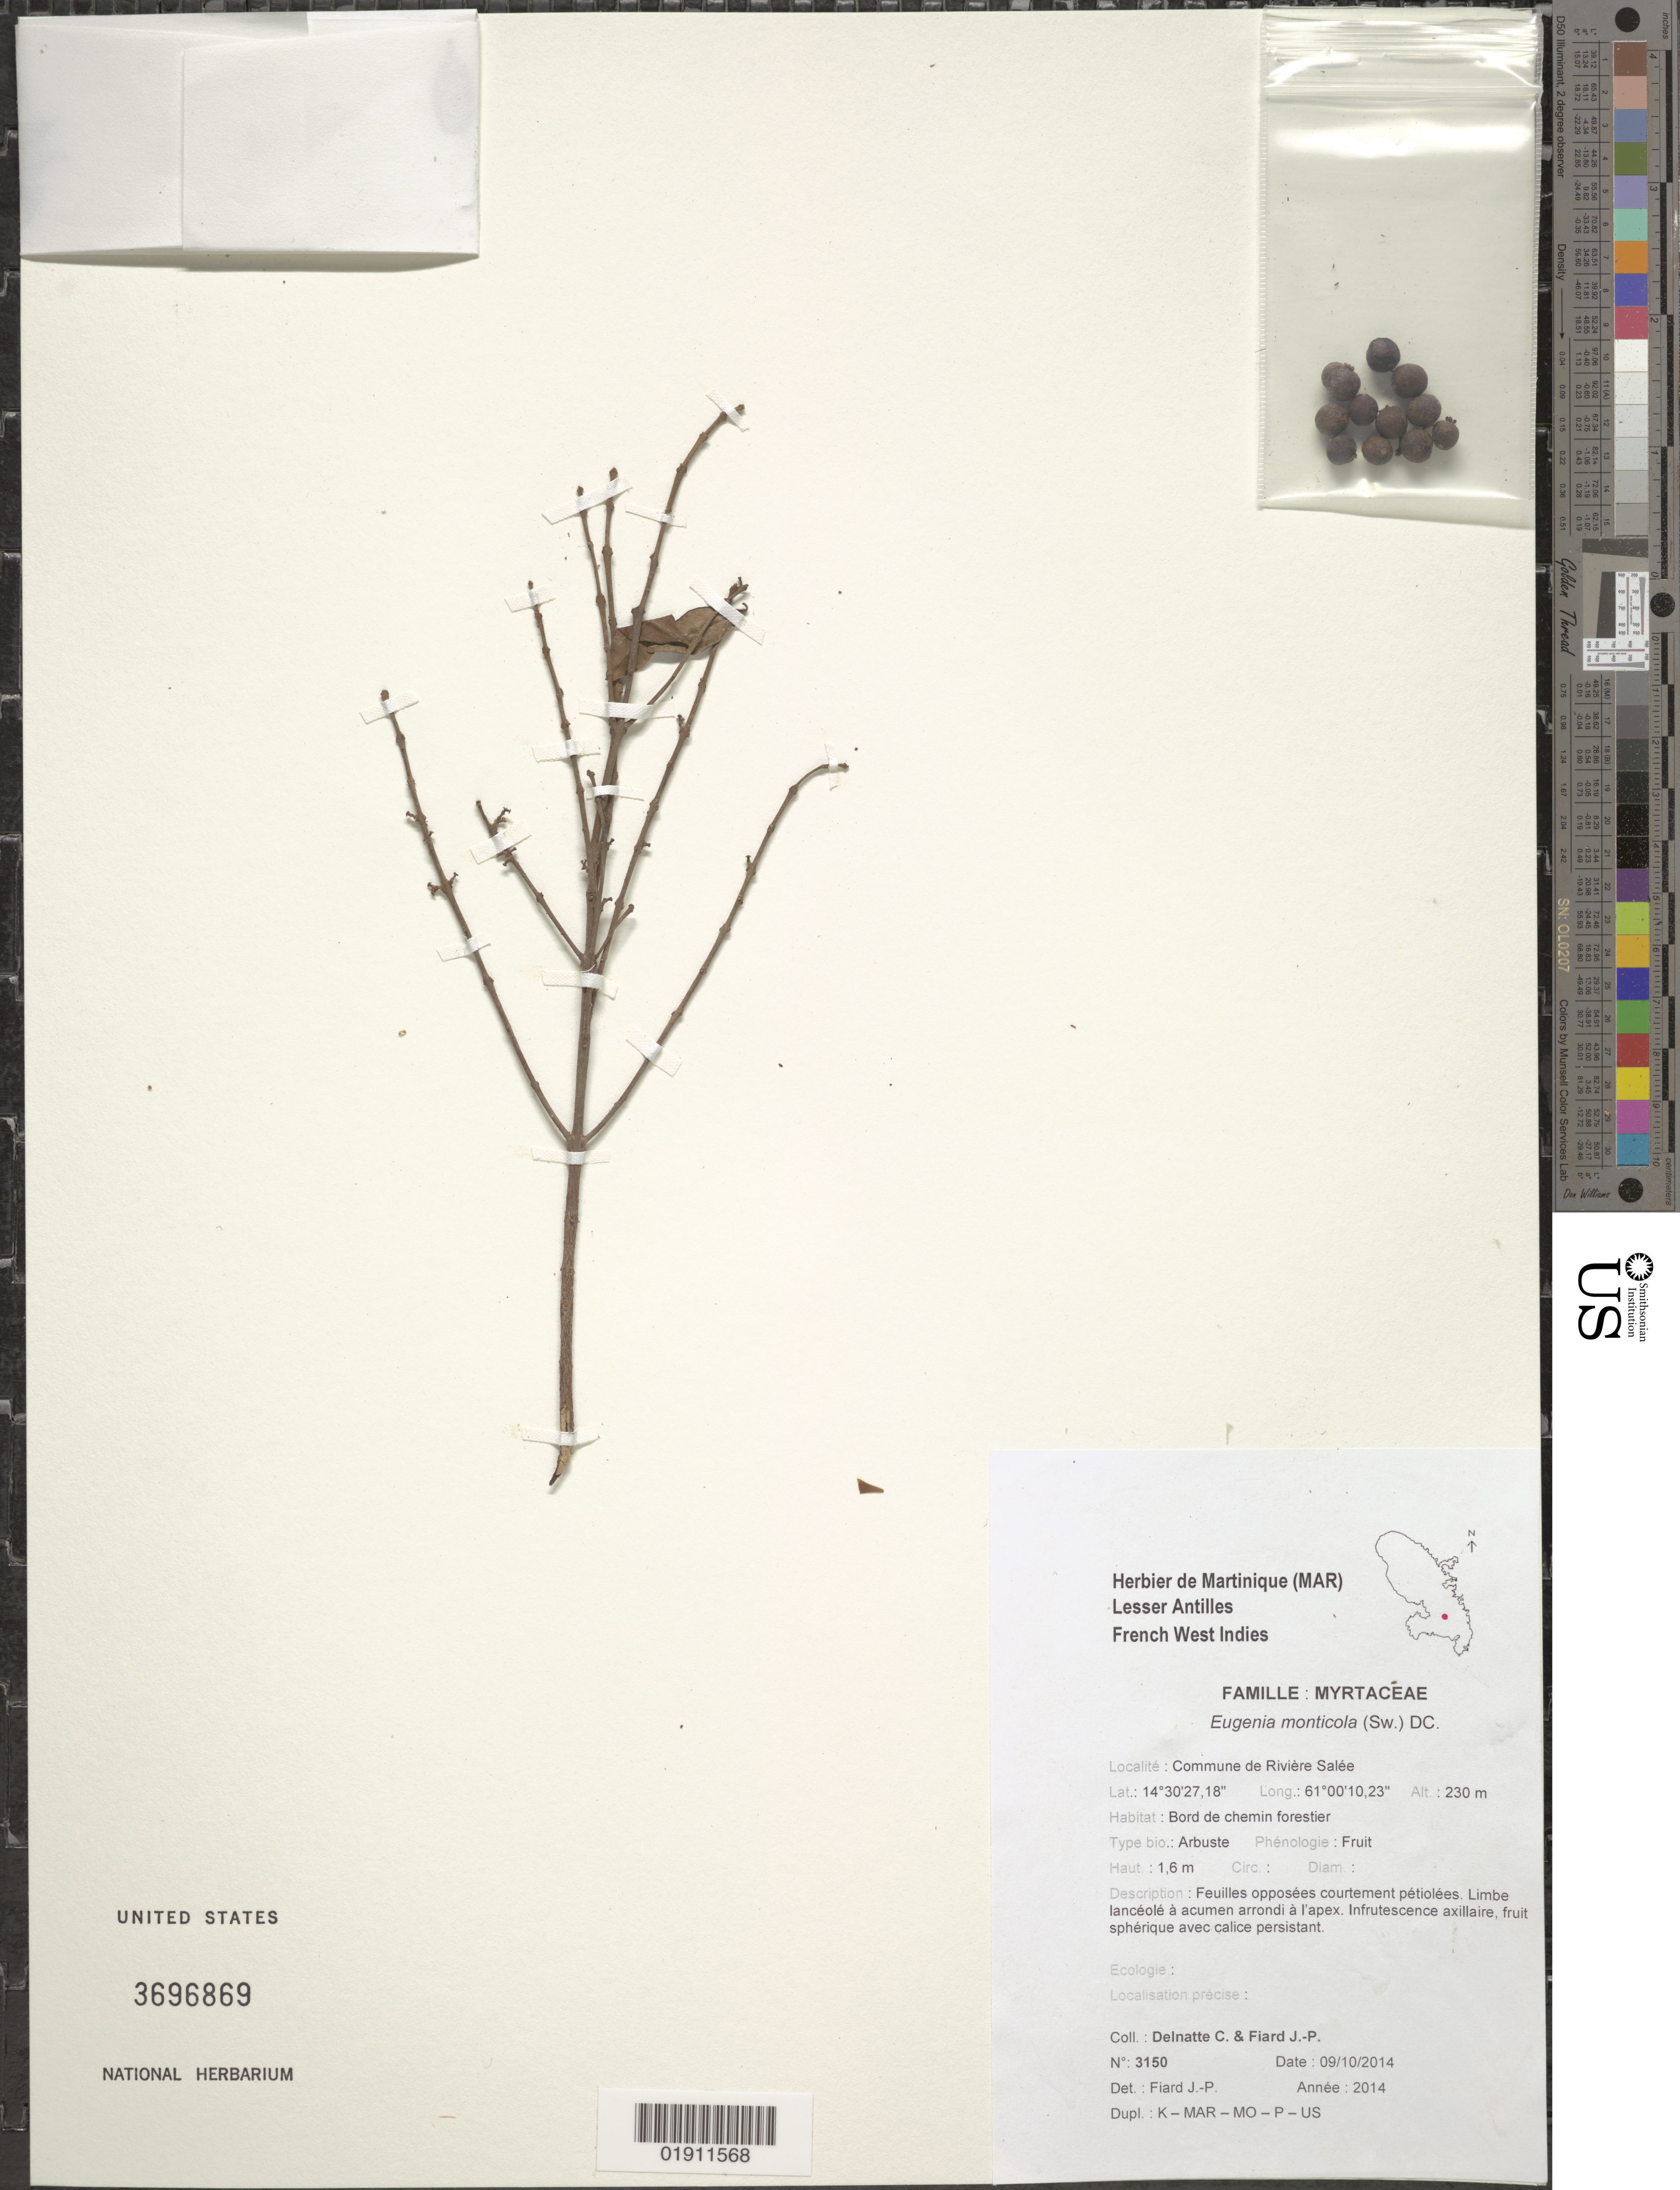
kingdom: Plantae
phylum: Tracheophyta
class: Magnoliopsida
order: Myrtales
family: Myrtaceae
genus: Eugenia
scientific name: Eugenia monticola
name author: (Sw.) DC.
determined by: Fiard, J. P.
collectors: C. Delnatte & J.-P. Fiard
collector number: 3150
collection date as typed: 09/10/2014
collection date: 2014-10-09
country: Martinique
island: Martinique I.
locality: Commune de rivière Salée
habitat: Bord de chemin forestier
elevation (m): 230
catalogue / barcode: US 3696869